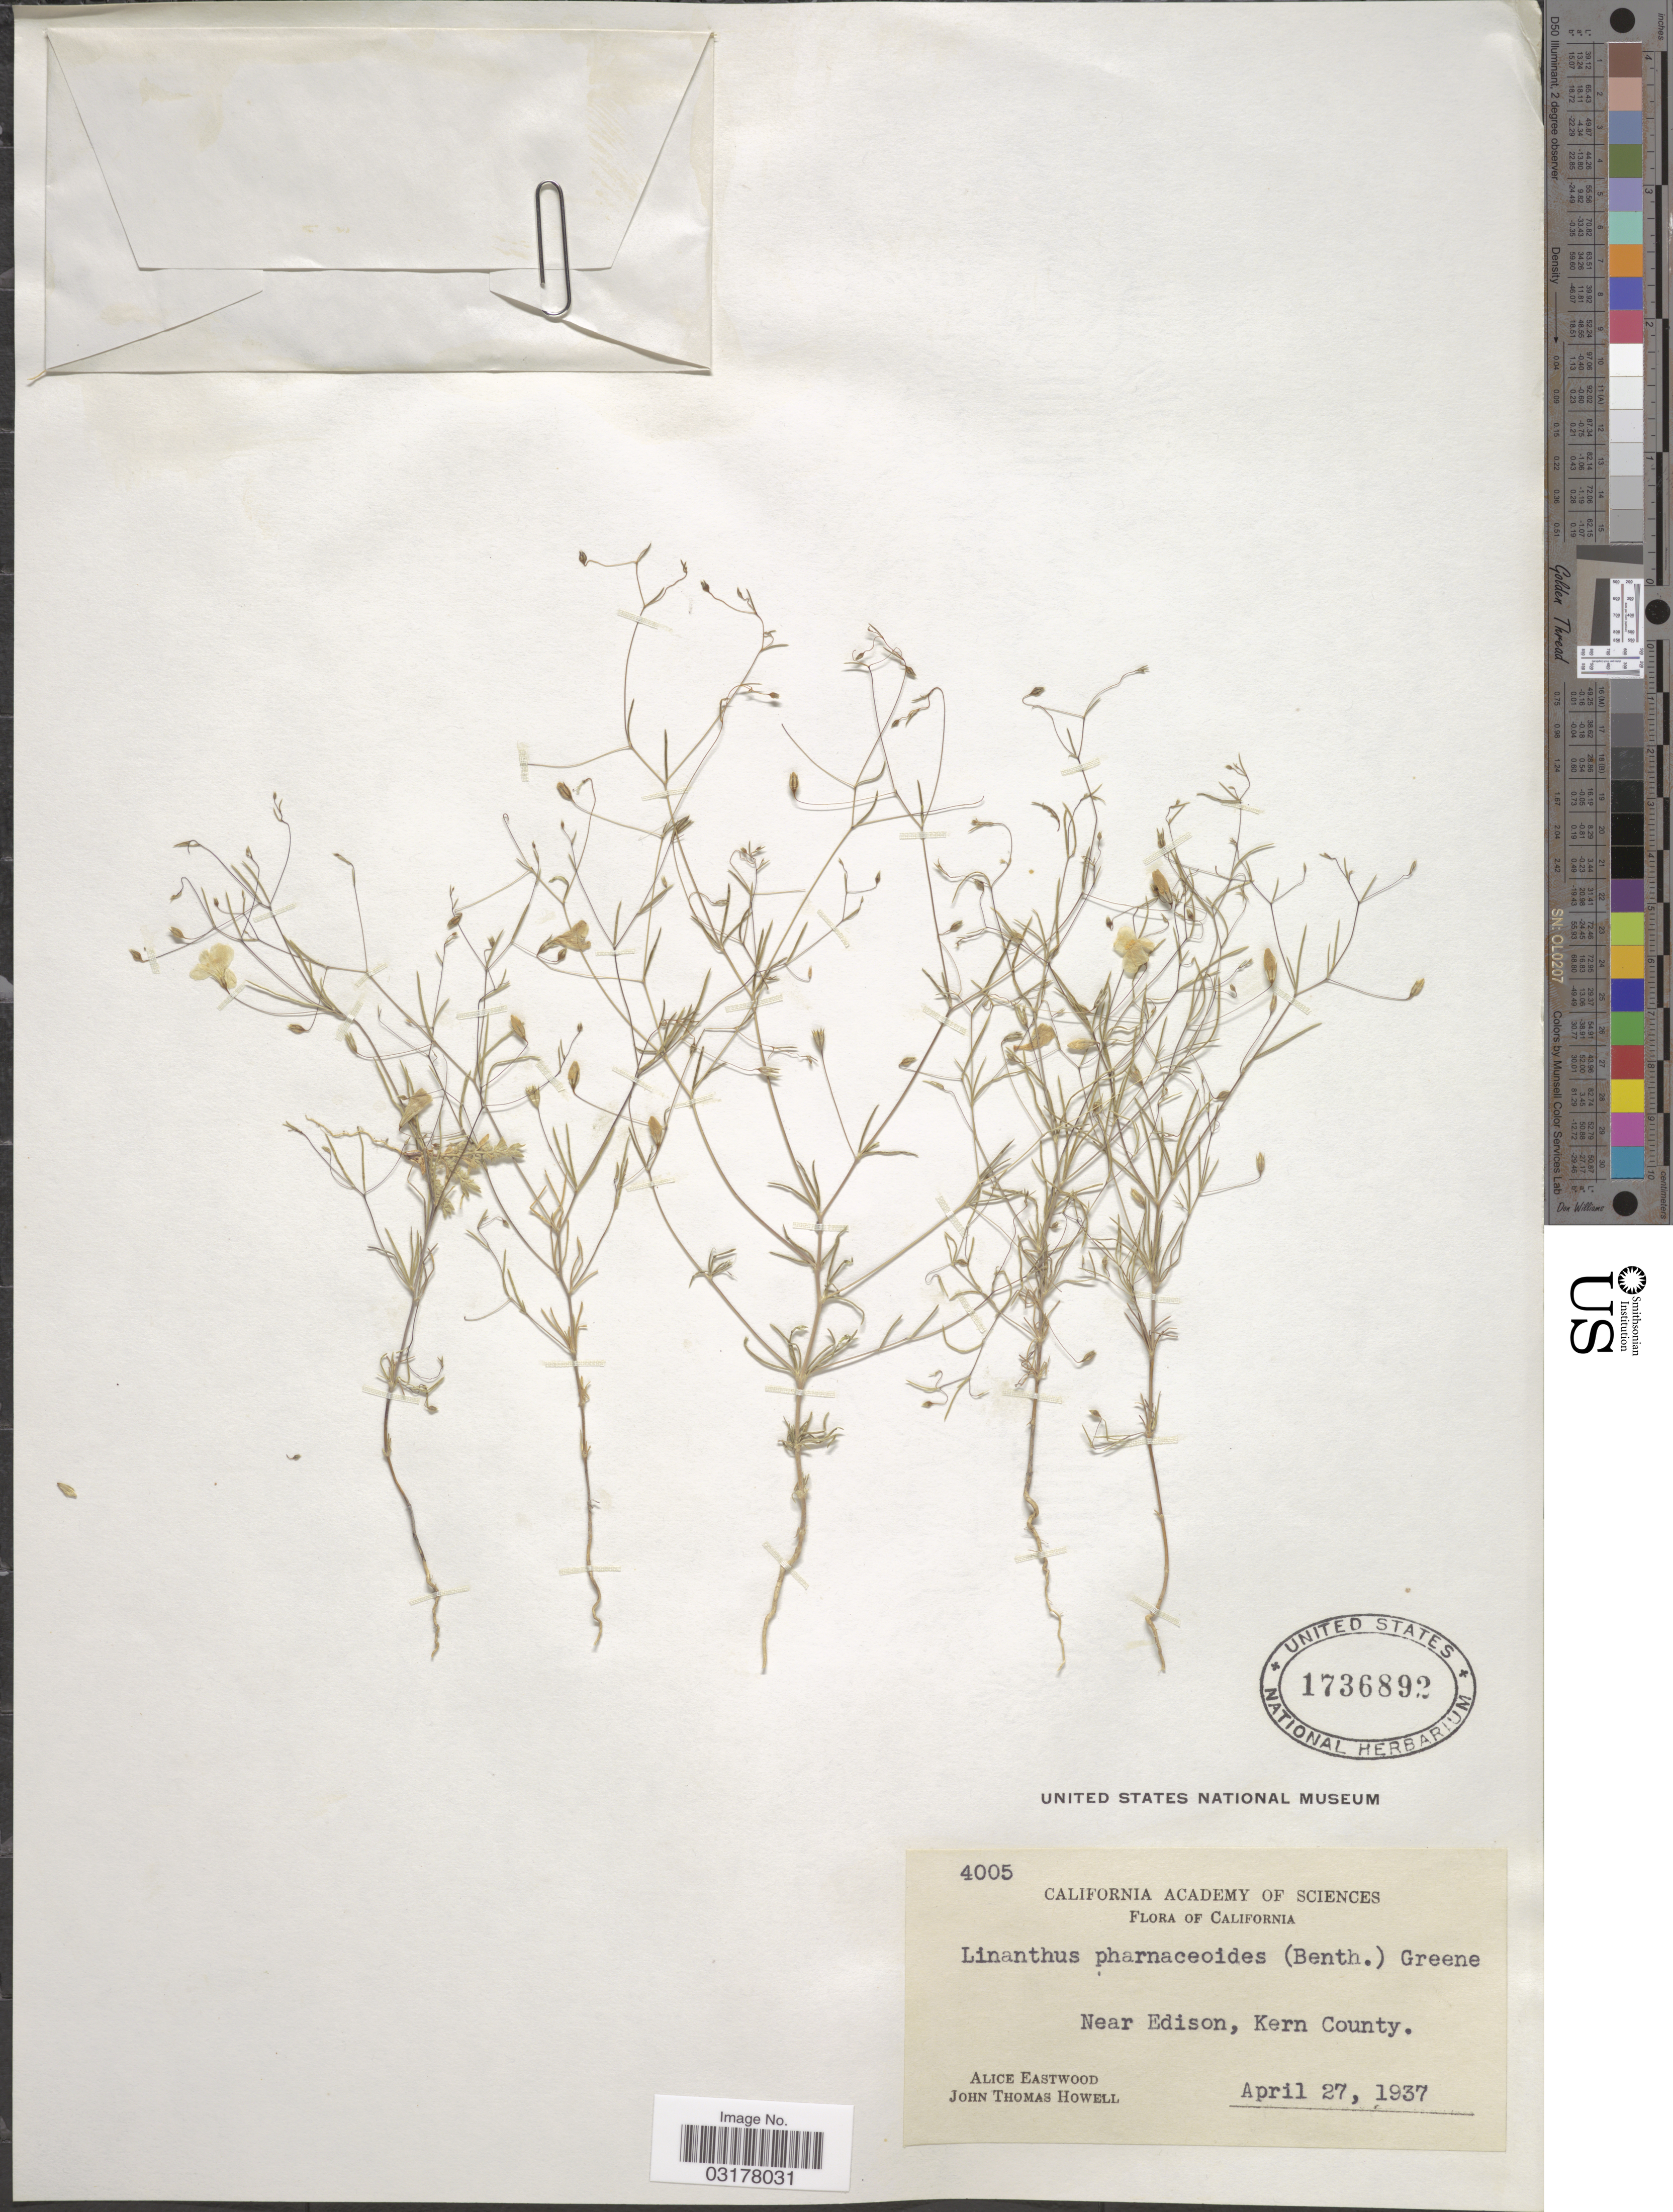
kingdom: Plantae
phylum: Tracheophyta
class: Magnoliopsida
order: Ericales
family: Polemoniaceae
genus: Leptosiphon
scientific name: Leptosiphon liniflorus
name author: (Benth.) J.M. Porter & L.A. Johnson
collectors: A. Eastwood & J. T. Howell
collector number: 4005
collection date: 1937-04-27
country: United States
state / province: California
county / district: Kern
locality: Near Edison, Kern County.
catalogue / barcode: US 1736892